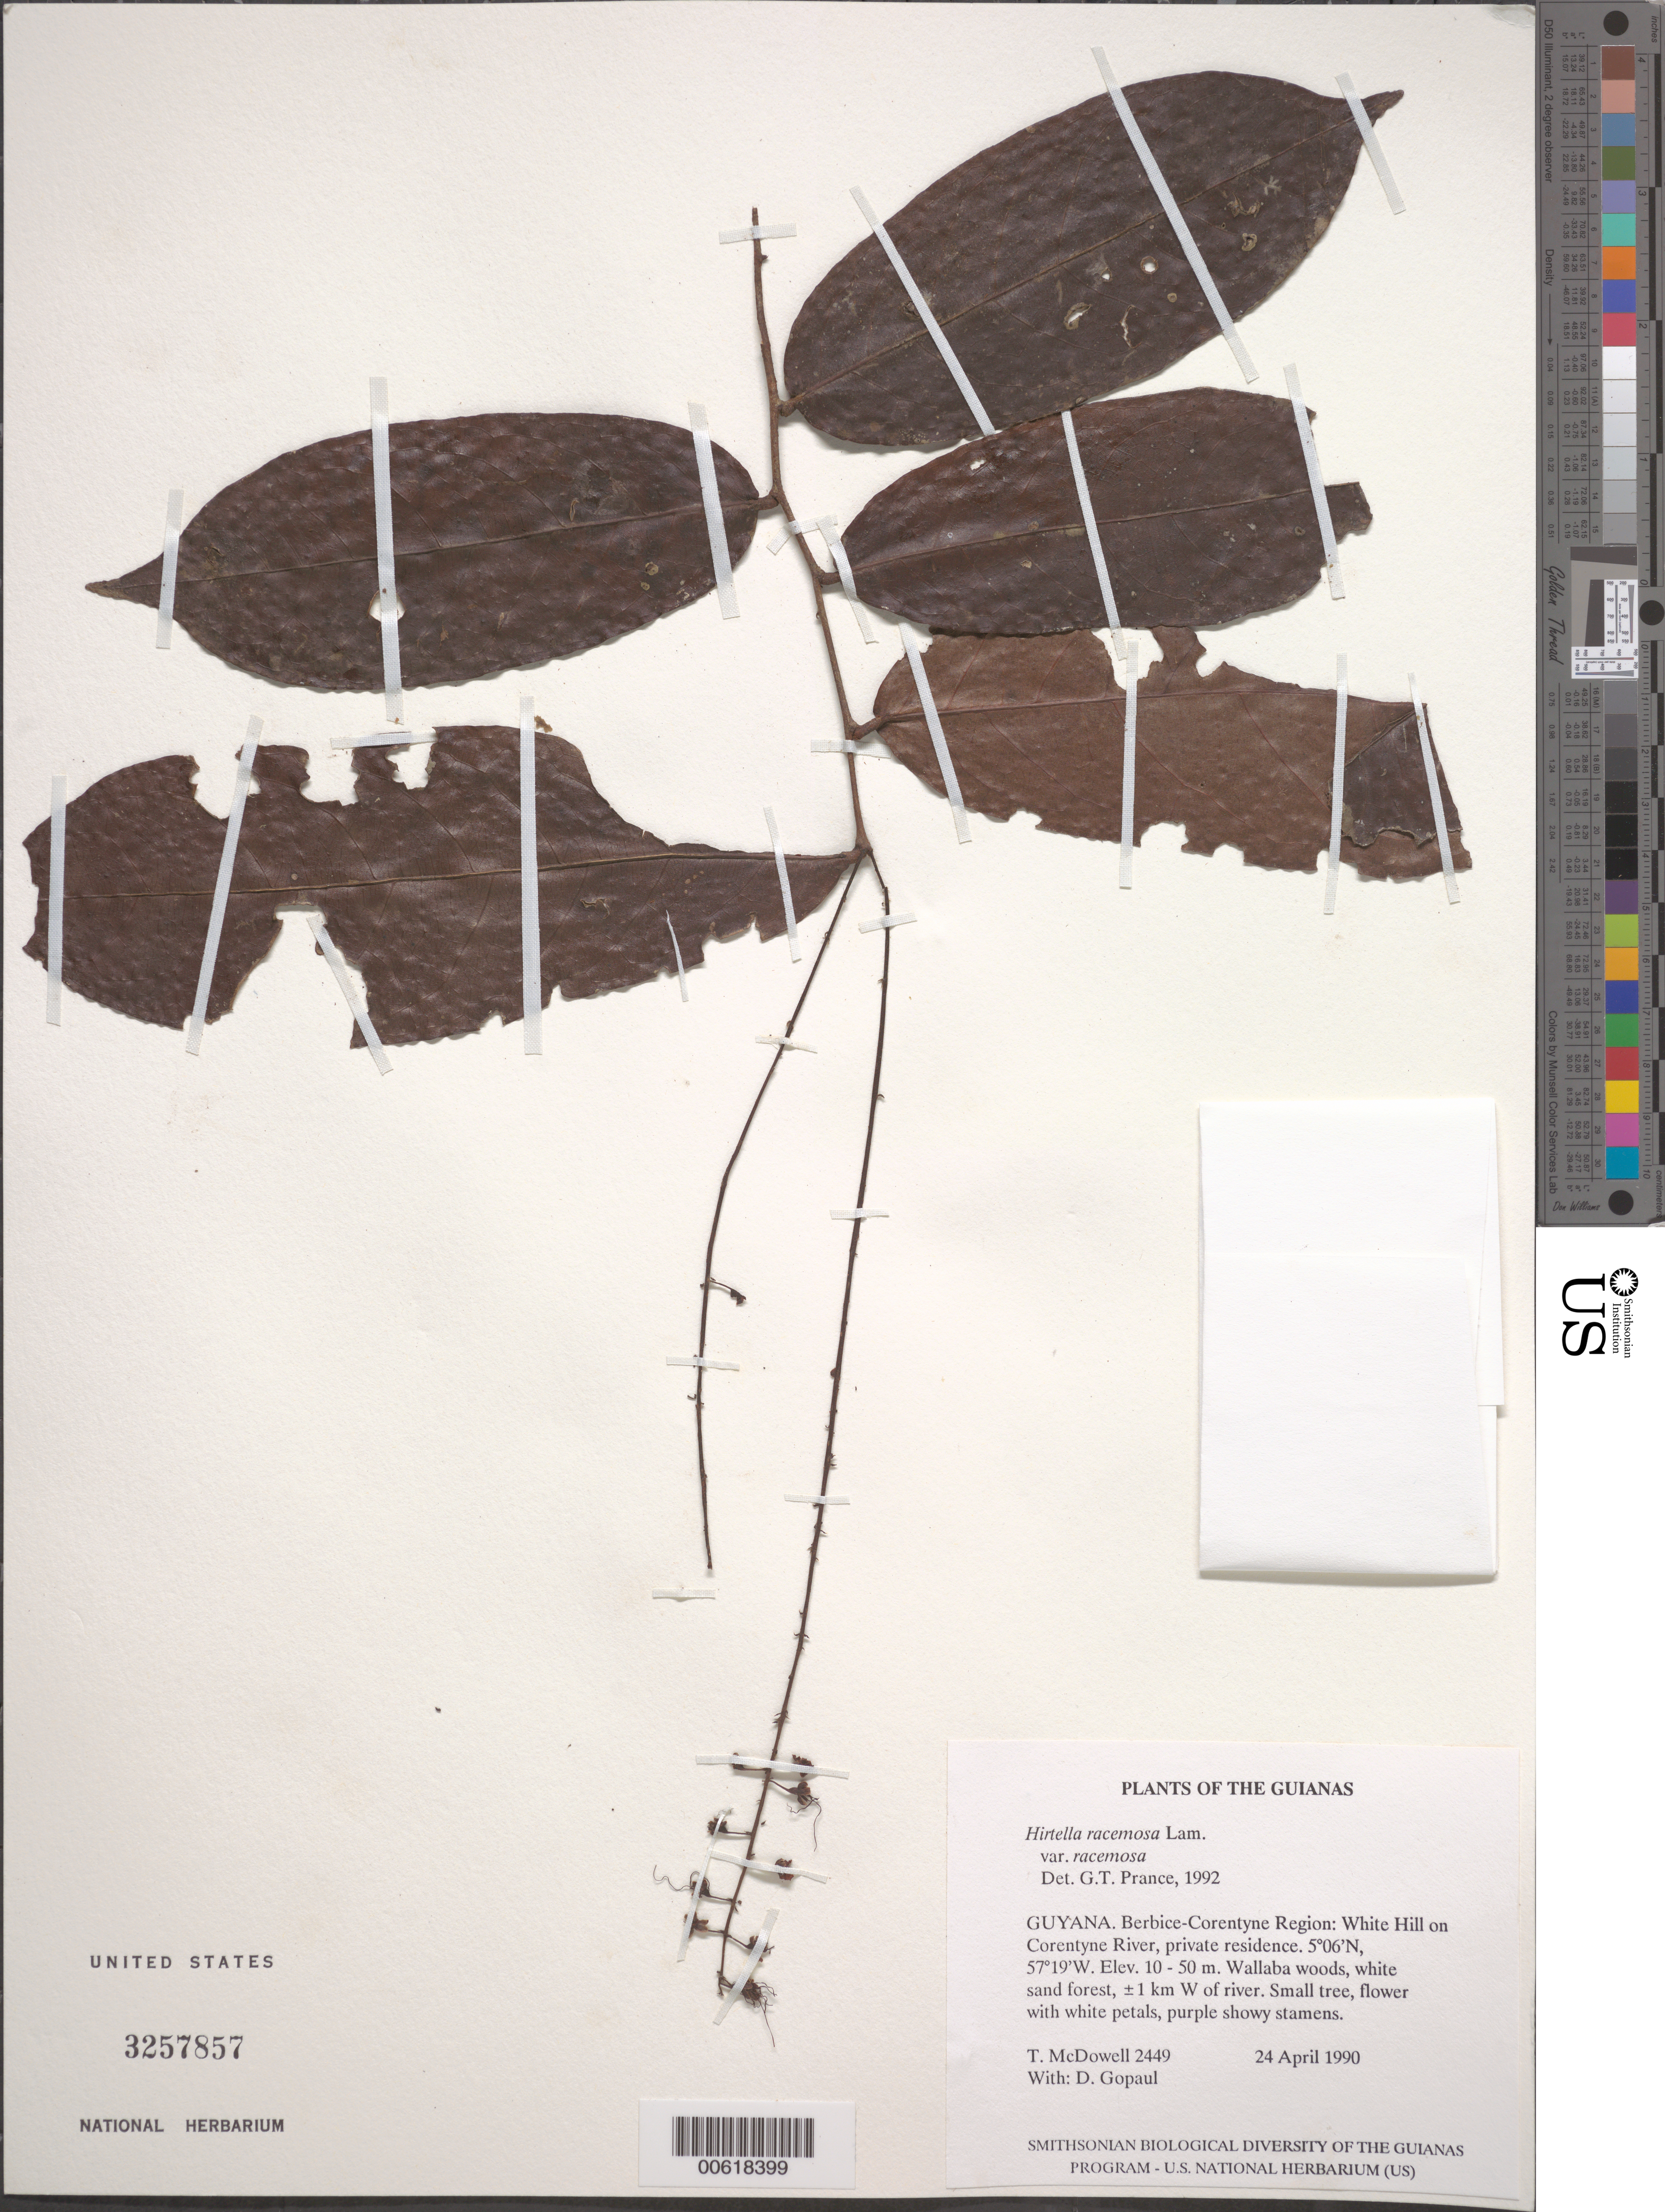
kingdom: Plantae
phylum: Tracheophyta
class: Magnoliopsida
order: Malpighiales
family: Chrysobalanaceae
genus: Hirtella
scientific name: Hirtella racemosa var. racemosa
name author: Lam.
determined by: Prance, G. T.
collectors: T. McDowell & D. Gopaul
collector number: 2449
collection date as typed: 24 April 1990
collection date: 1990-04-24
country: Guyana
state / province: E. Berbice-Corentyne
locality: White Hill on Corentyne River, private residence, 1 km W of river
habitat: Wallaba woods, white sand forest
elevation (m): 10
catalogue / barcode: US 3257857